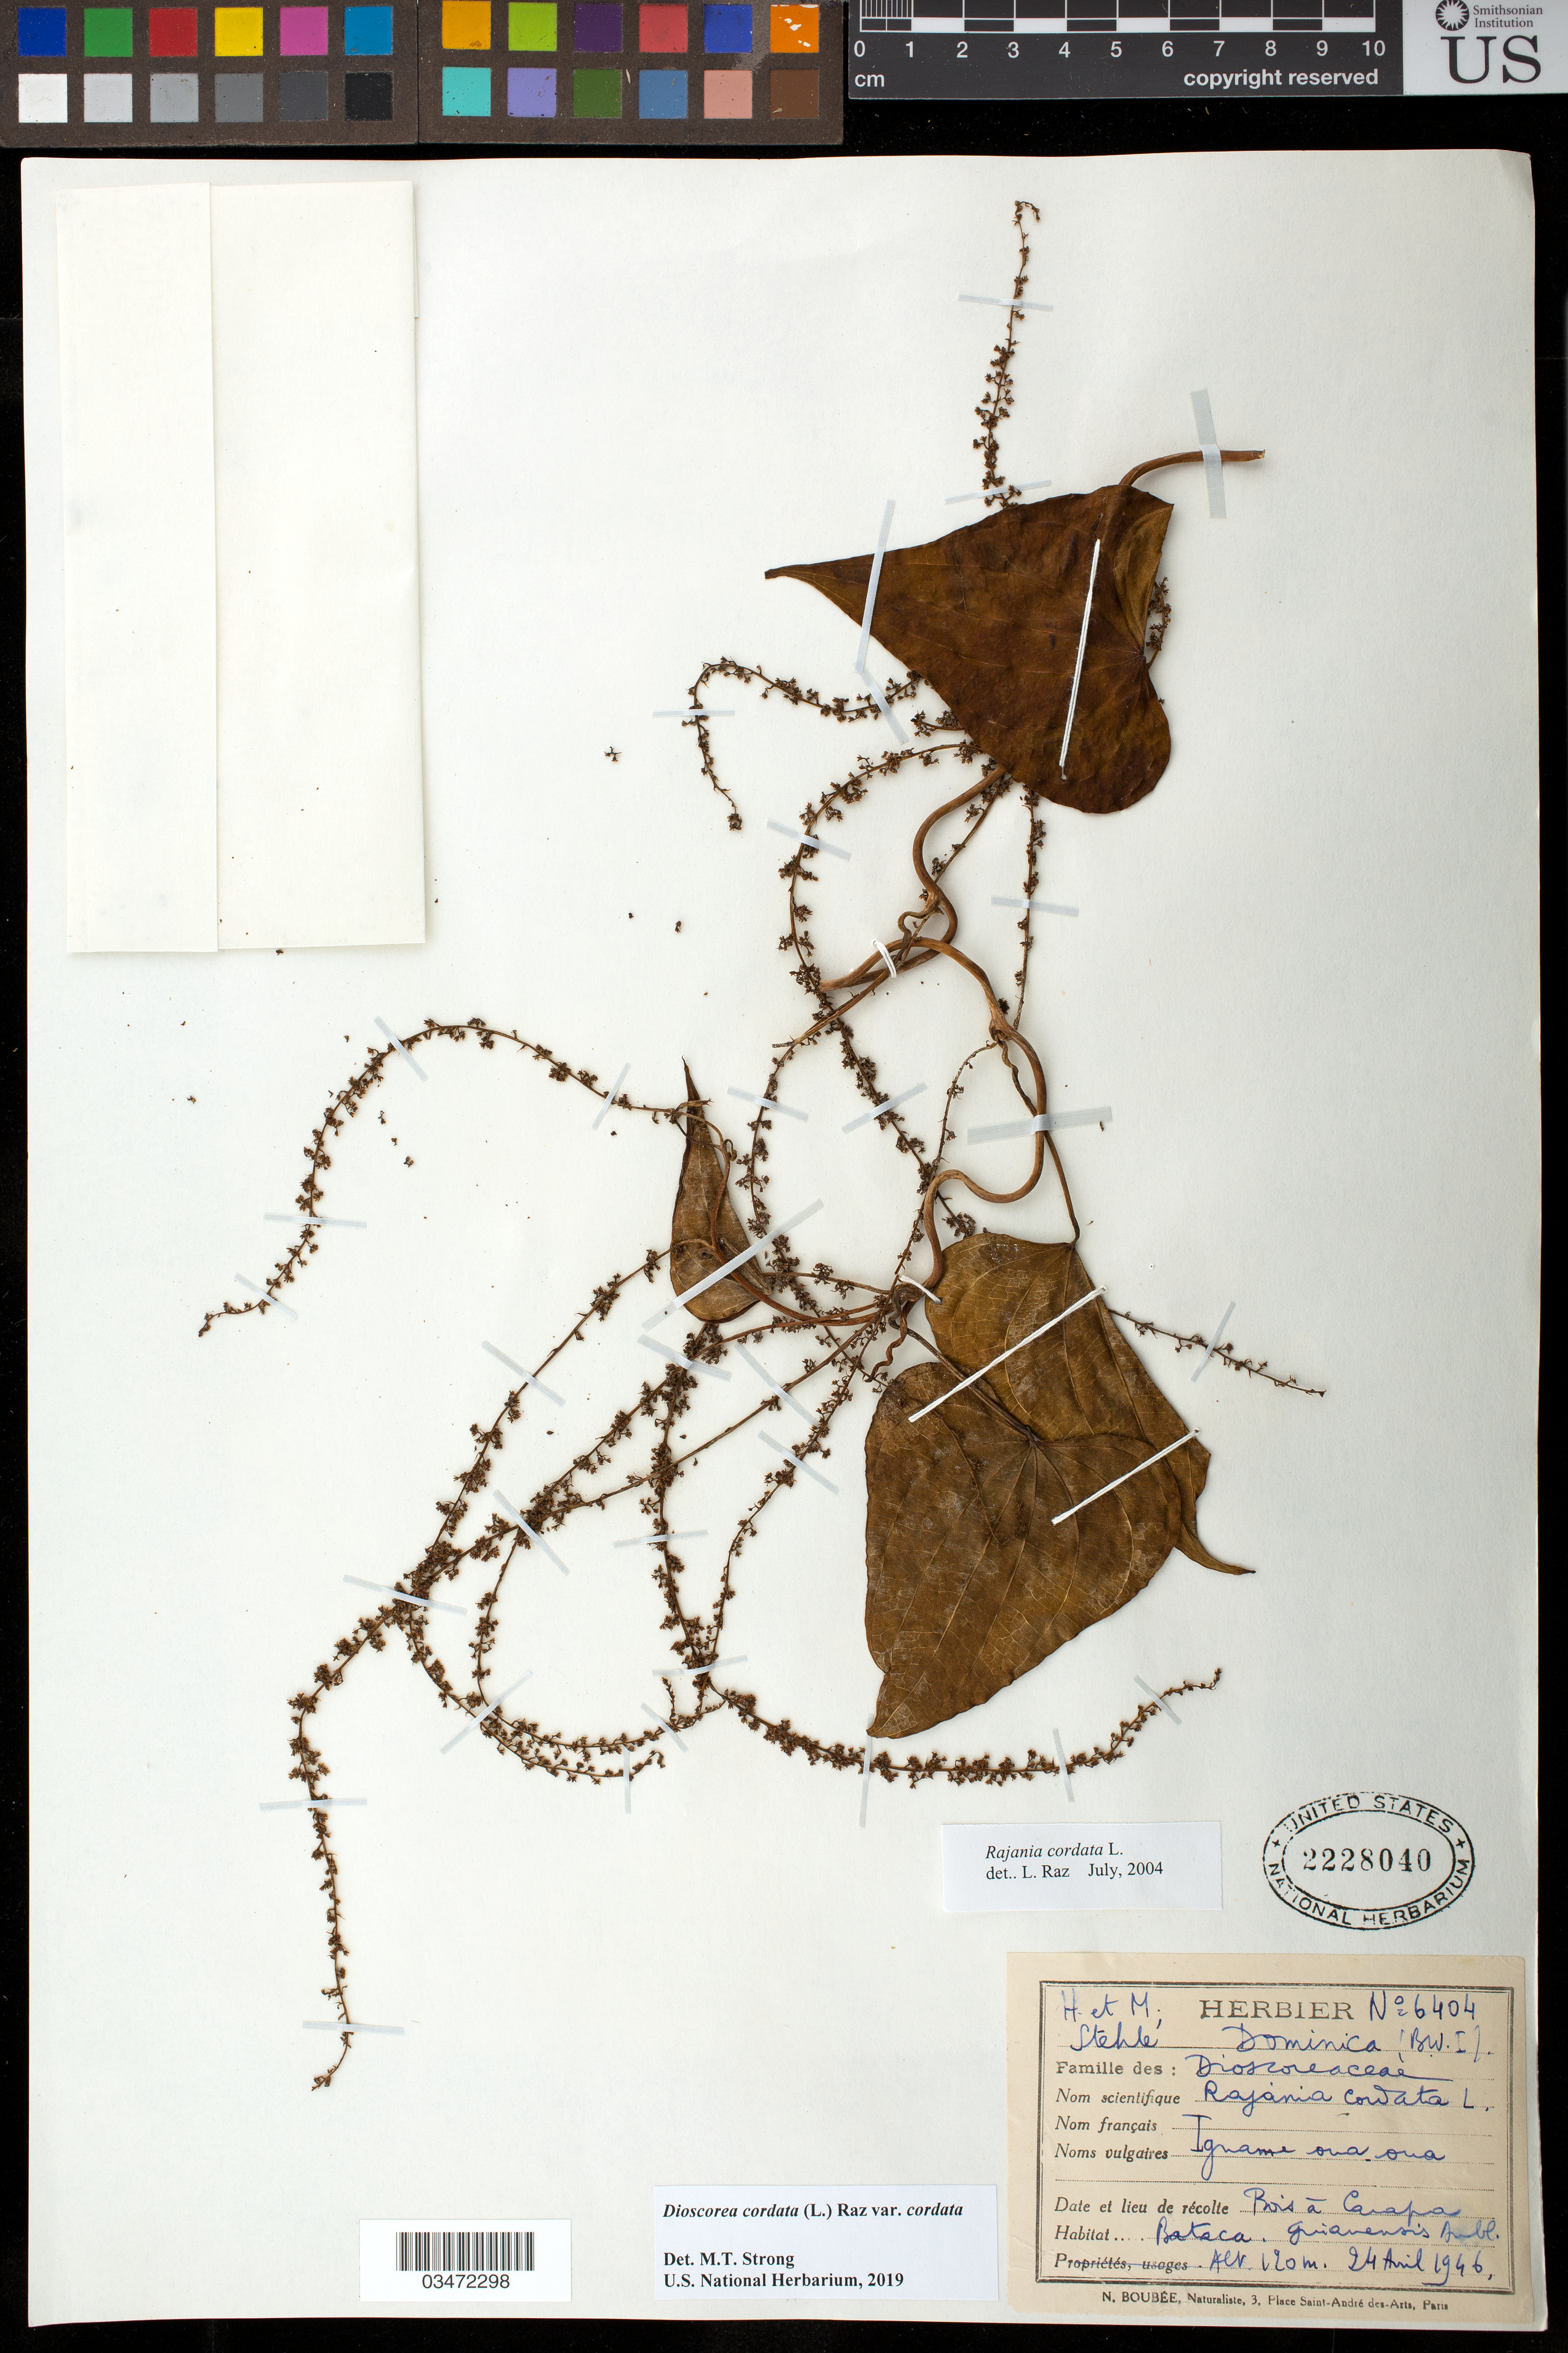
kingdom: Plantae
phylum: Tracheophyta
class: Liliopsida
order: Dioscoreales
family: Dioscoreaceae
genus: Dioscorea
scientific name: Dioscorea cordata var. cordata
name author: (L.) Raz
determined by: Strong, M. T., (US), Smithsonian Institution - National Museum of Natural History (UNITED STATES)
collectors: H. Stehlé & M. Stehlé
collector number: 6404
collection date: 1946-04-24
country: Dominica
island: Dominica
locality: Bataca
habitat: Bois à Carapa guianensis Aubl.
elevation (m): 120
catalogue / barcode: US 2228040